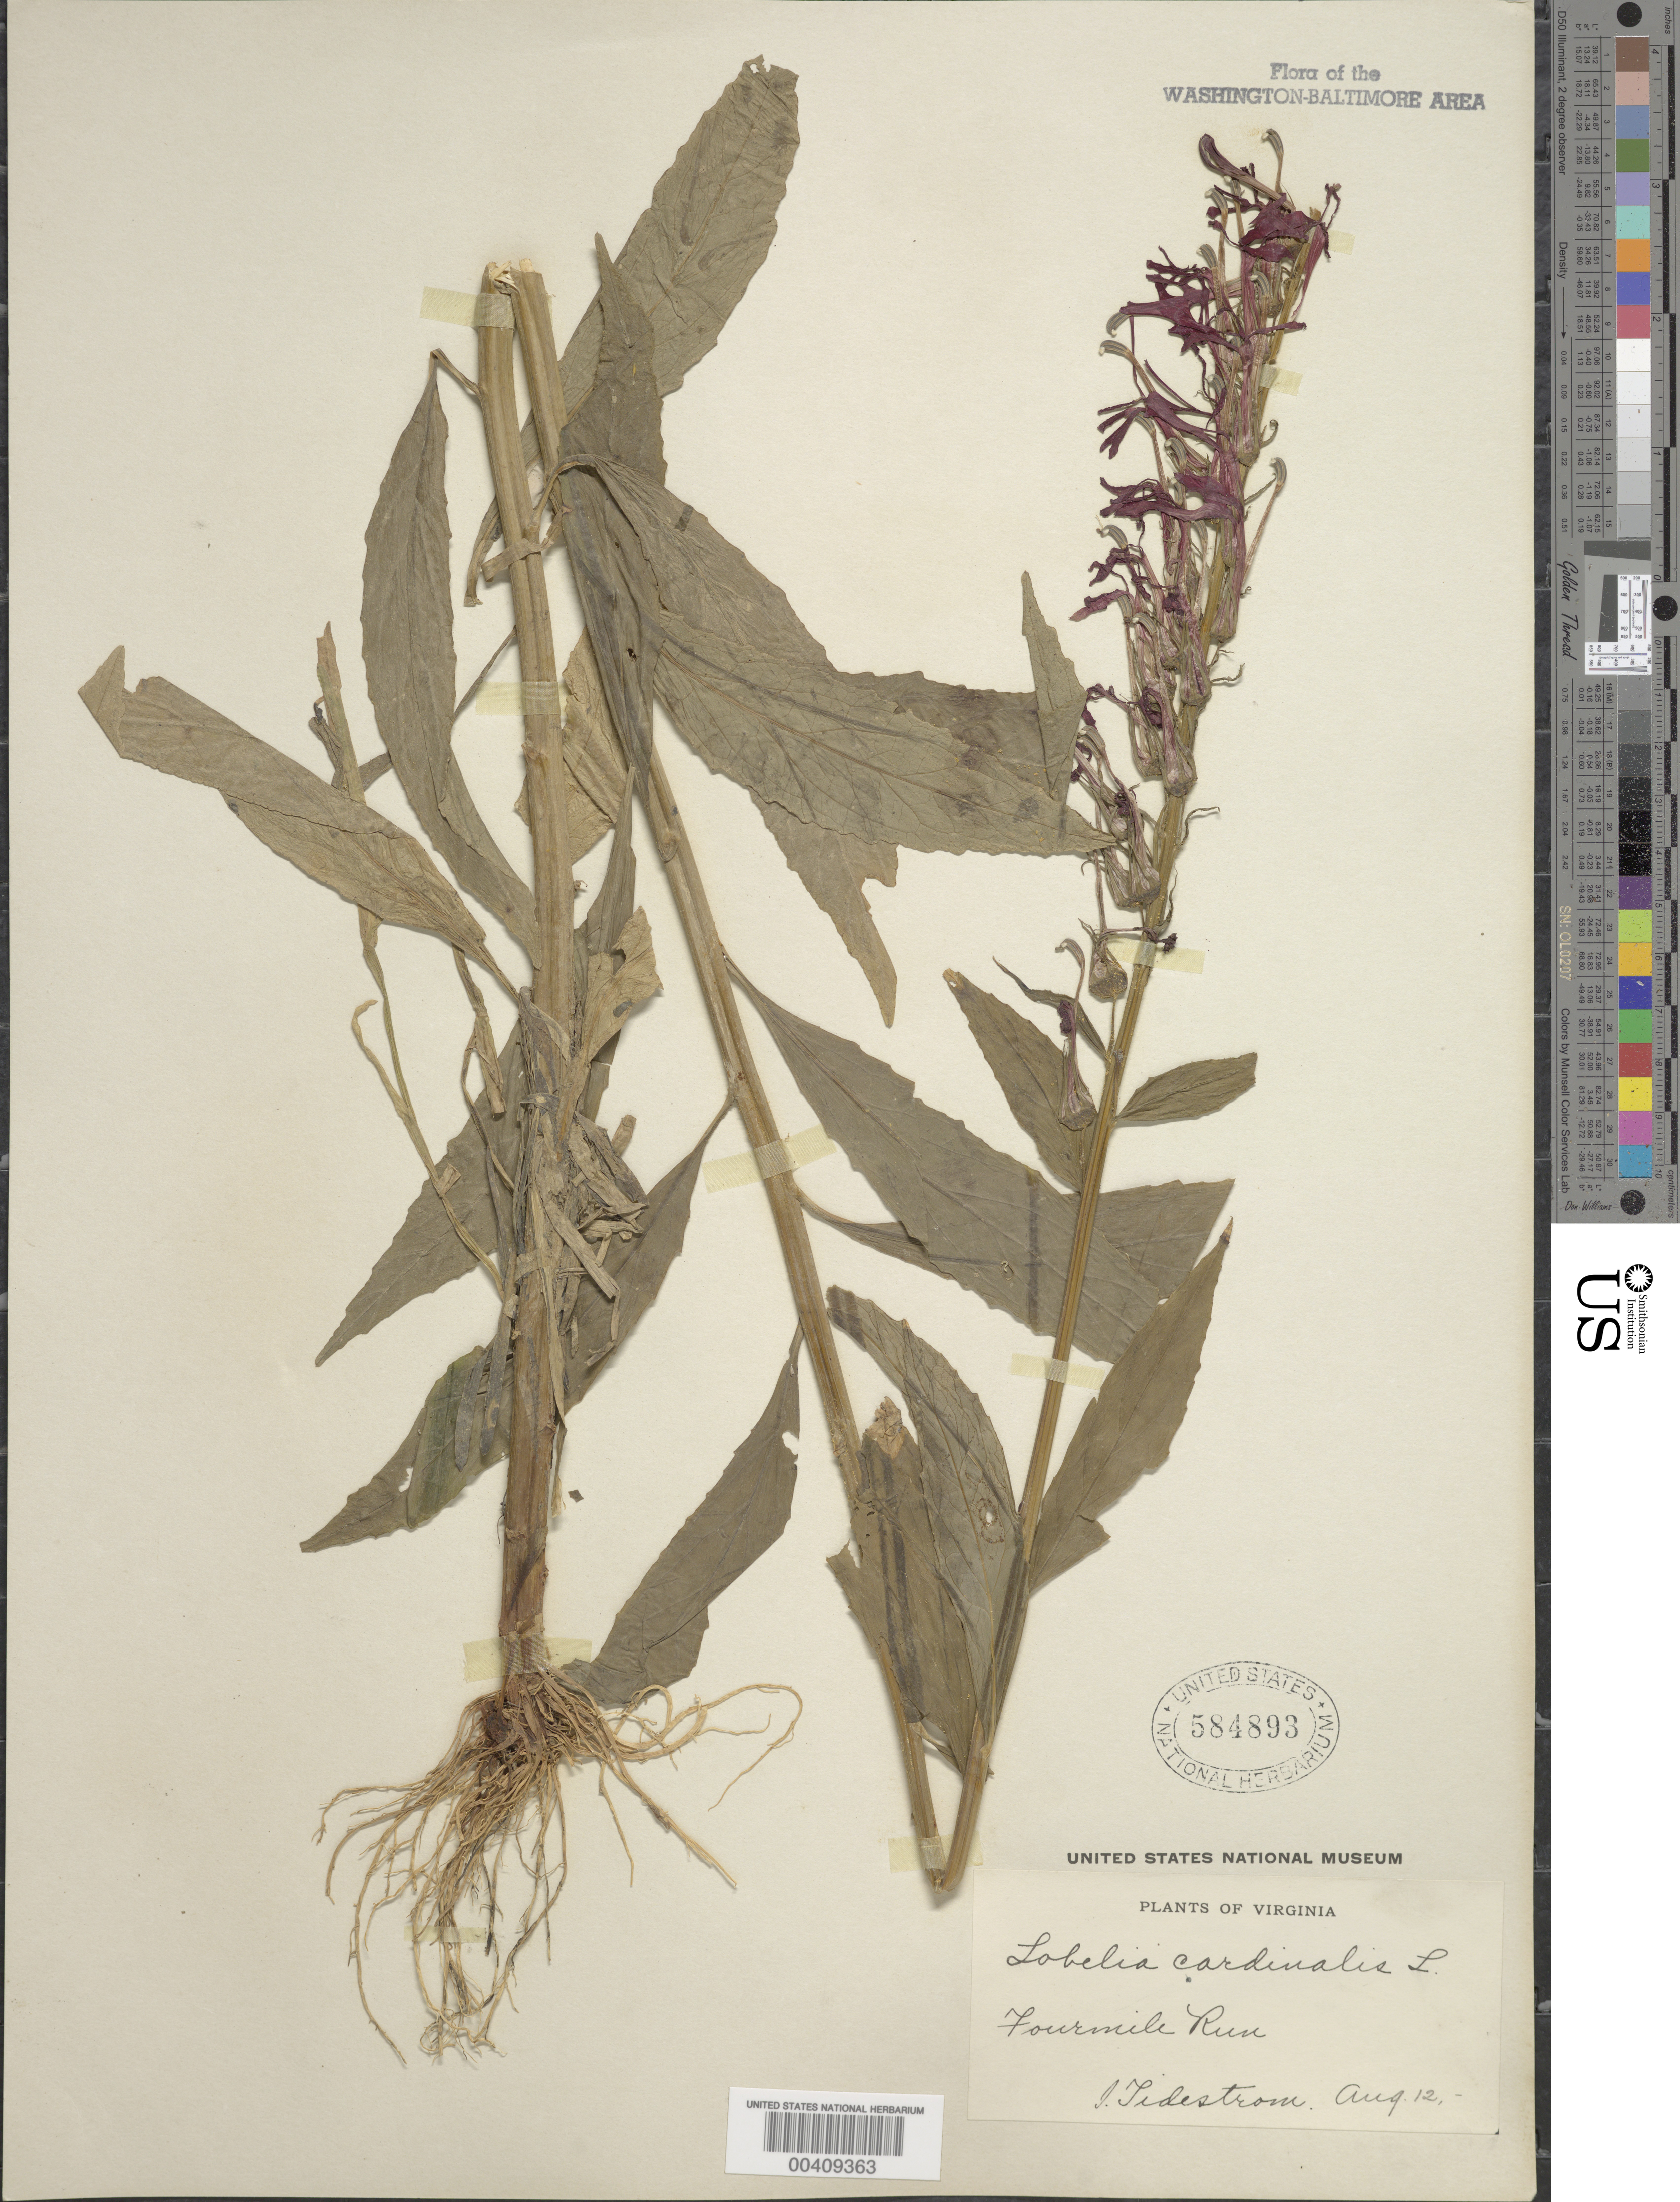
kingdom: Plantae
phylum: Tracheophyta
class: Magnoliopsida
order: Asterales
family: Campanulaceae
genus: Lobelia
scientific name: Lobelia cardinalis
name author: L.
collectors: I. F. Tidestrom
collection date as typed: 12 Aug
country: United States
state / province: Virginia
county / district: Arlington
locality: Four Mile Run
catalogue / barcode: US 584893